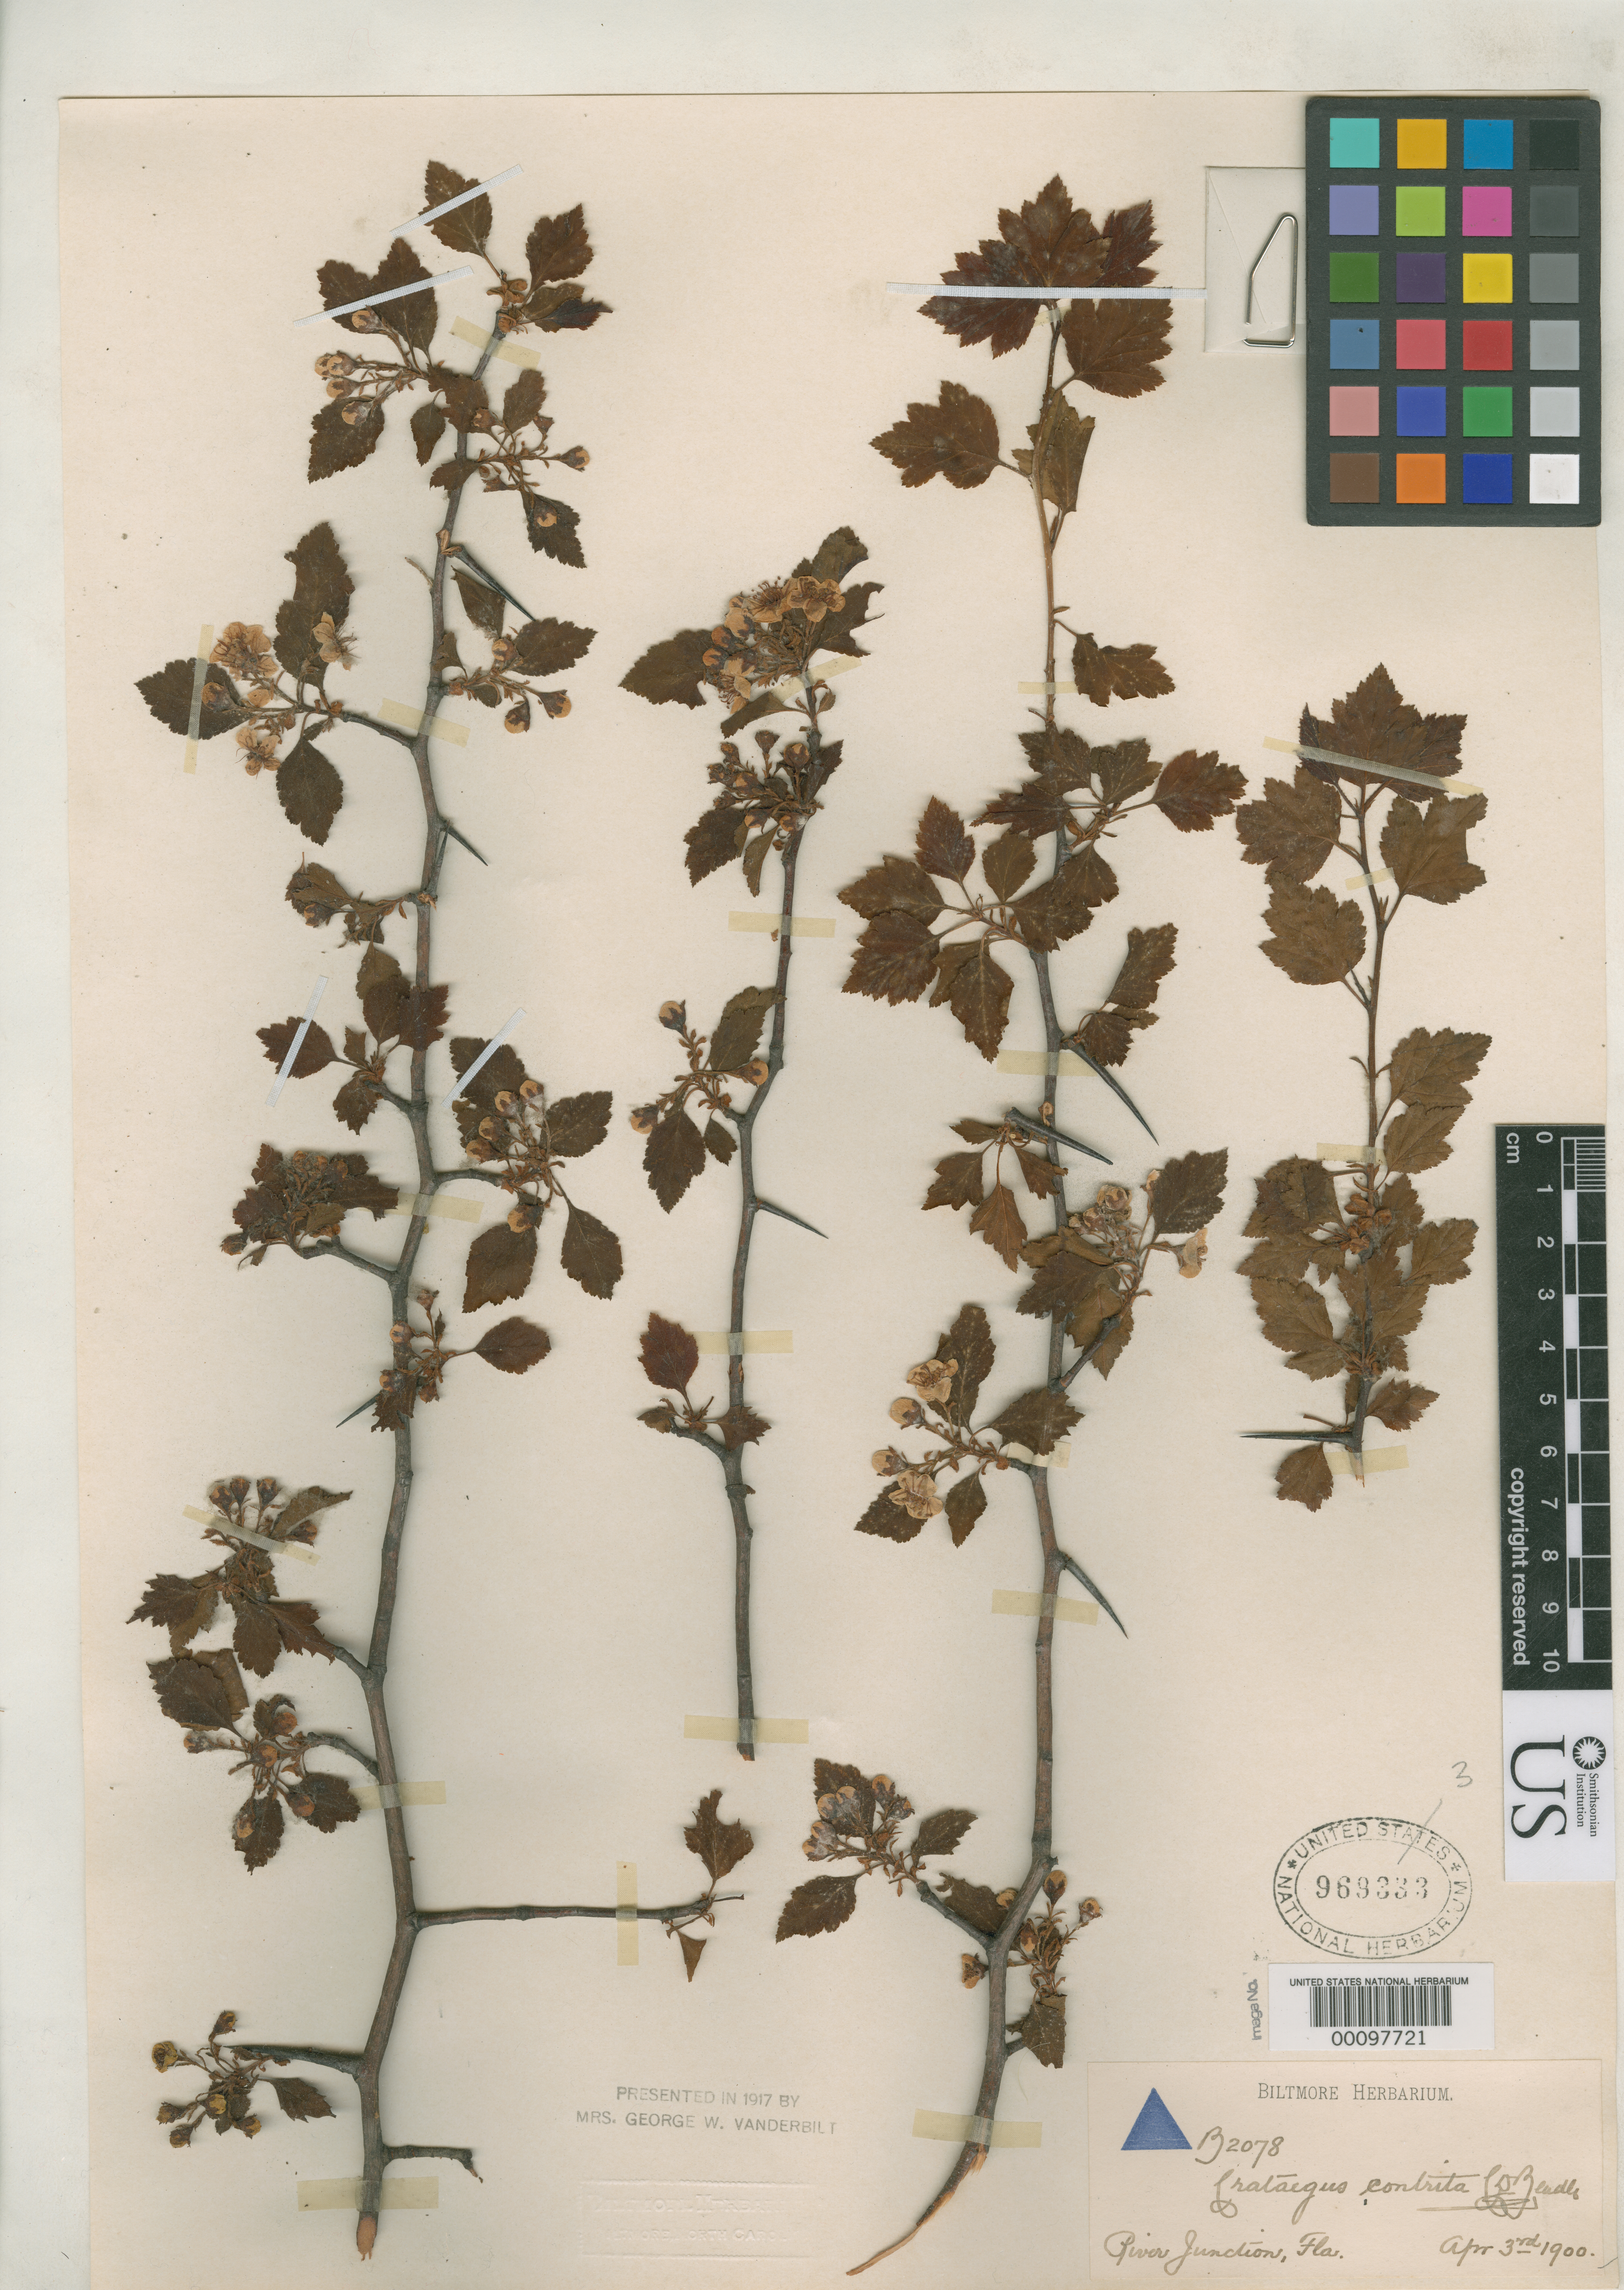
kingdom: Plantae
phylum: Tracheophyta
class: Magnoliopsida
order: Rosales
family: Rosaceae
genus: Crataegus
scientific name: Crataegus contrita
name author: Beadle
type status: Syntype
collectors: ex herb. Biltmore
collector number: B 2078(2)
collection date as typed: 21 Sep 1900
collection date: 1900-09-21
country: United States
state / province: Florida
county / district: Gadsden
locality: Near Chattahoochee.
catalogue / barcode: US 969333